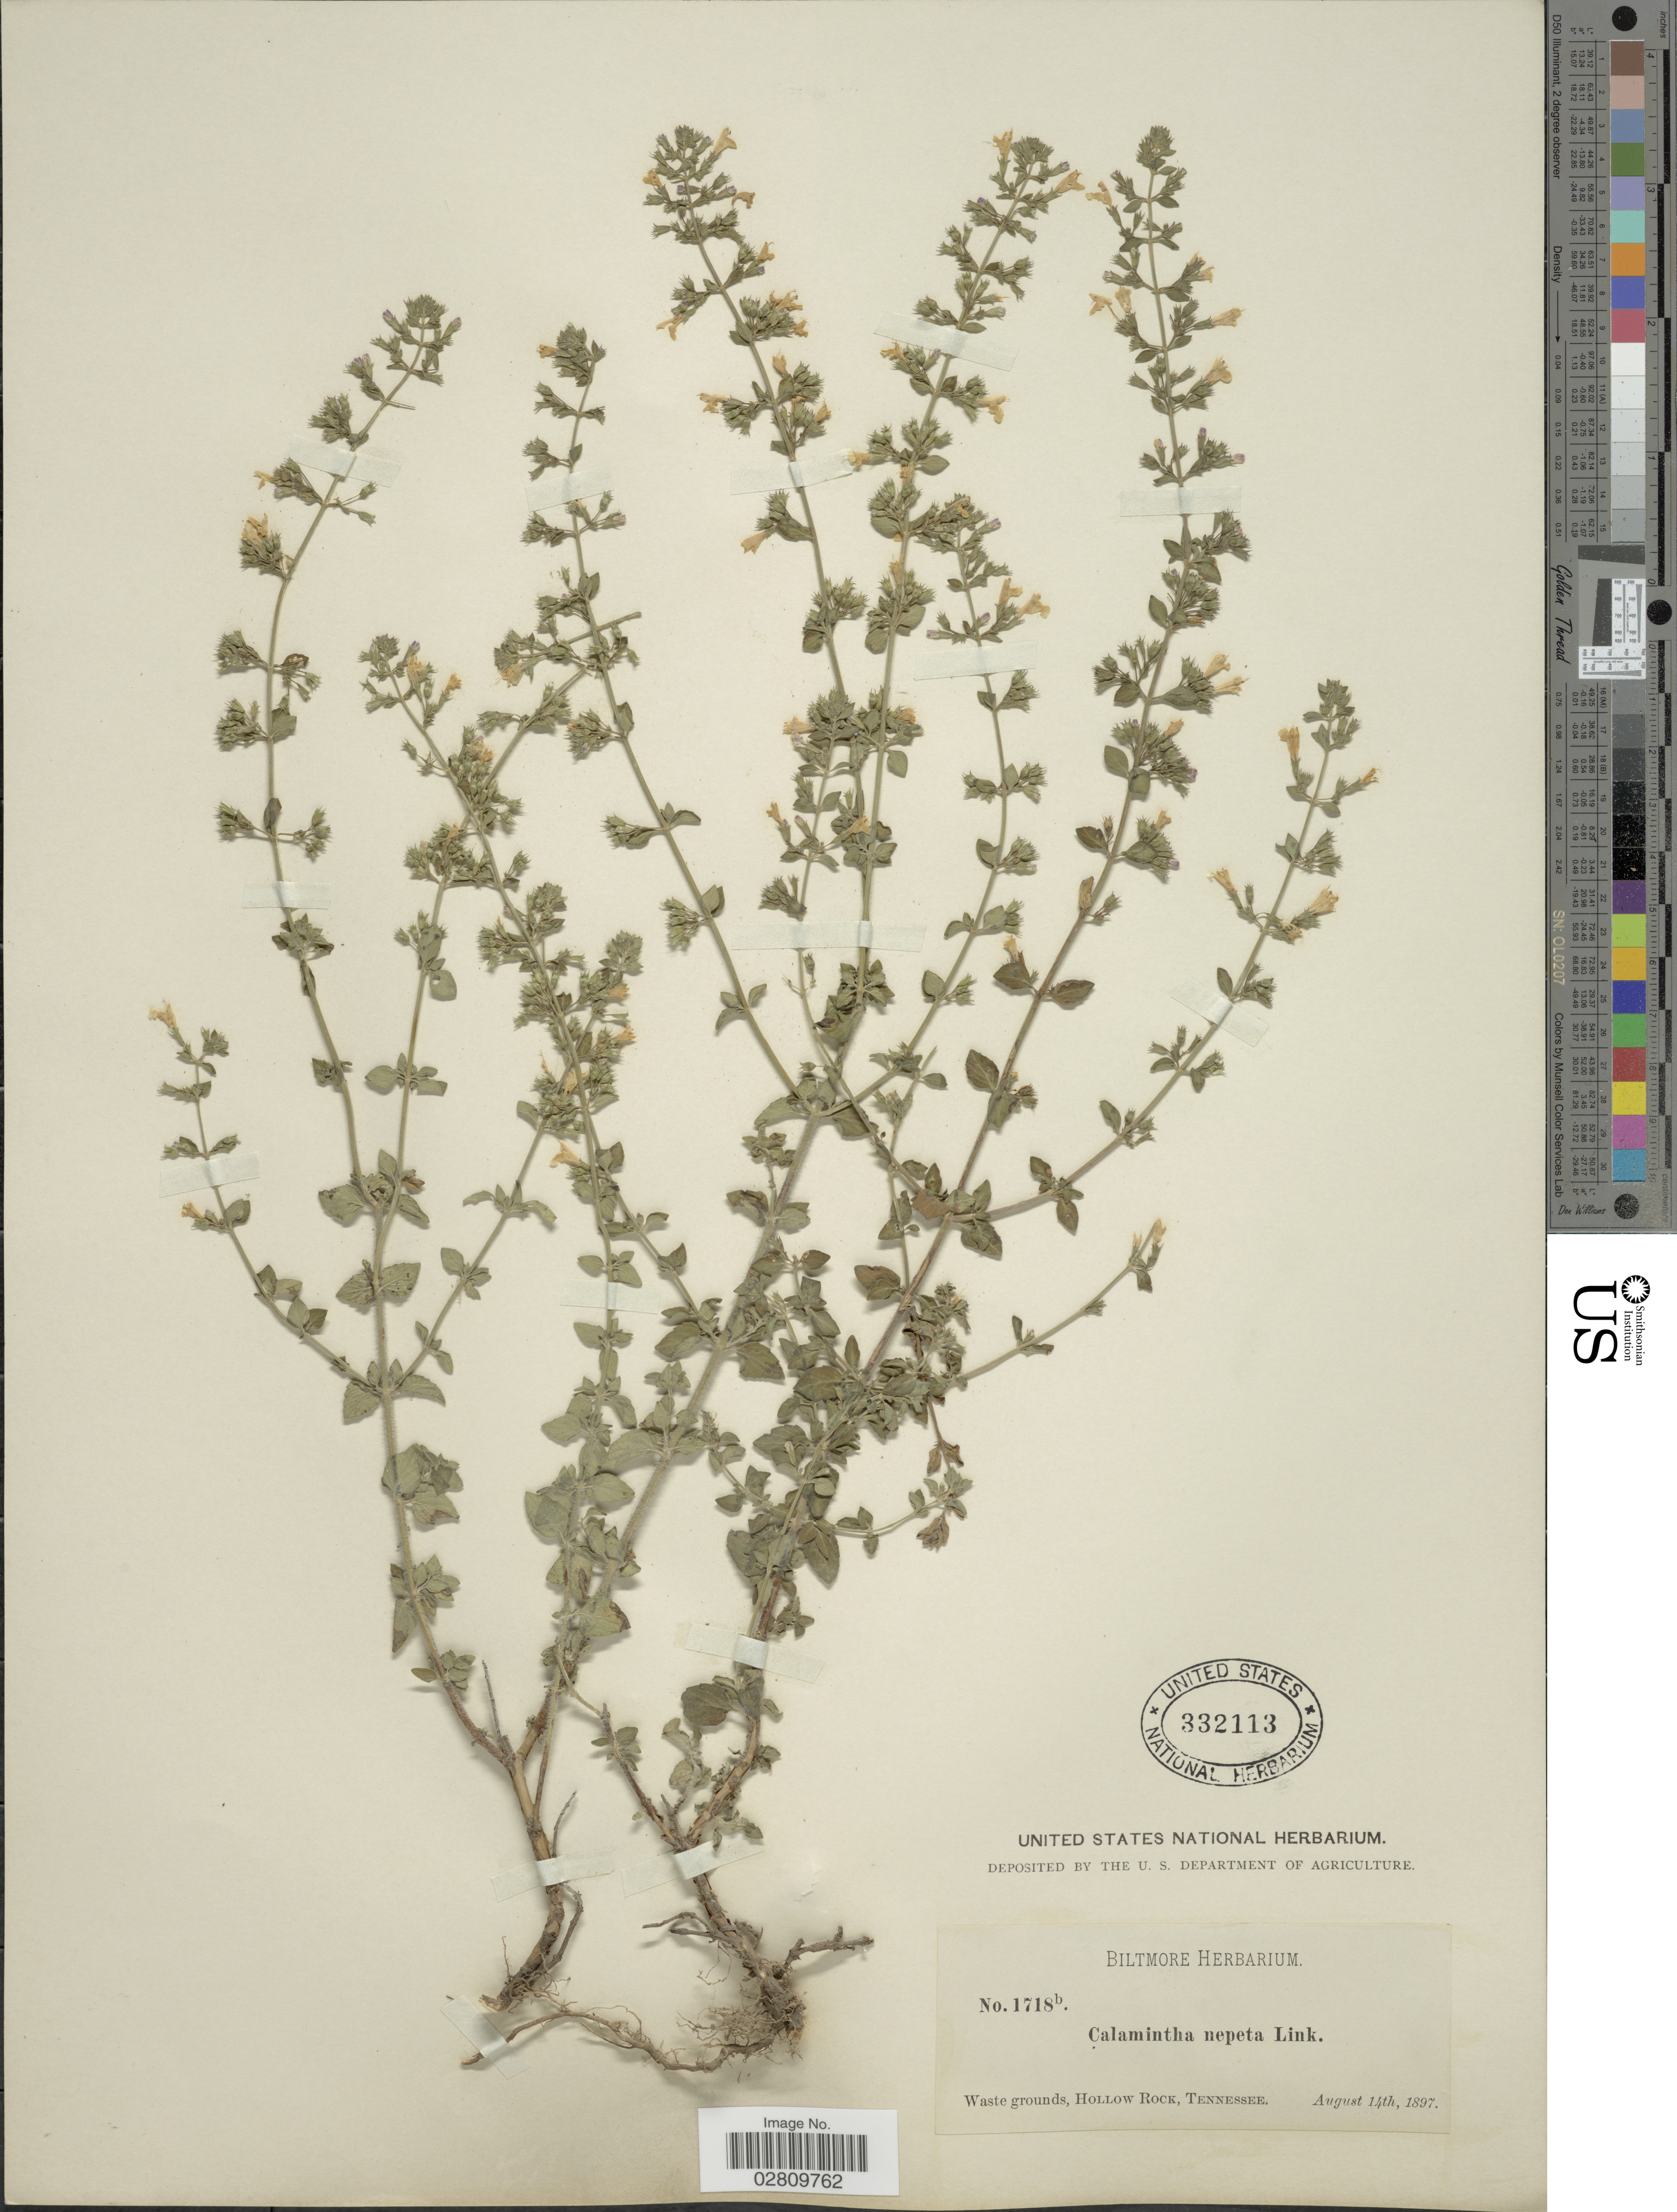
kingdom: Plantae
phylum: Tracheophyta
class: Magnoliopsida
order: Lamiales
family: Lamiaceae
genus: Clinopodium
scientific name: Clinopodium nepeta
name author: (L.) Kuntze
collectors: ex herb. Biltmore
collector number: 1718b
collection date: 1897-08-14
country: United States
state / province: Tennessee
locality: Hollow Rock.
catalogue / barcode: US 332113